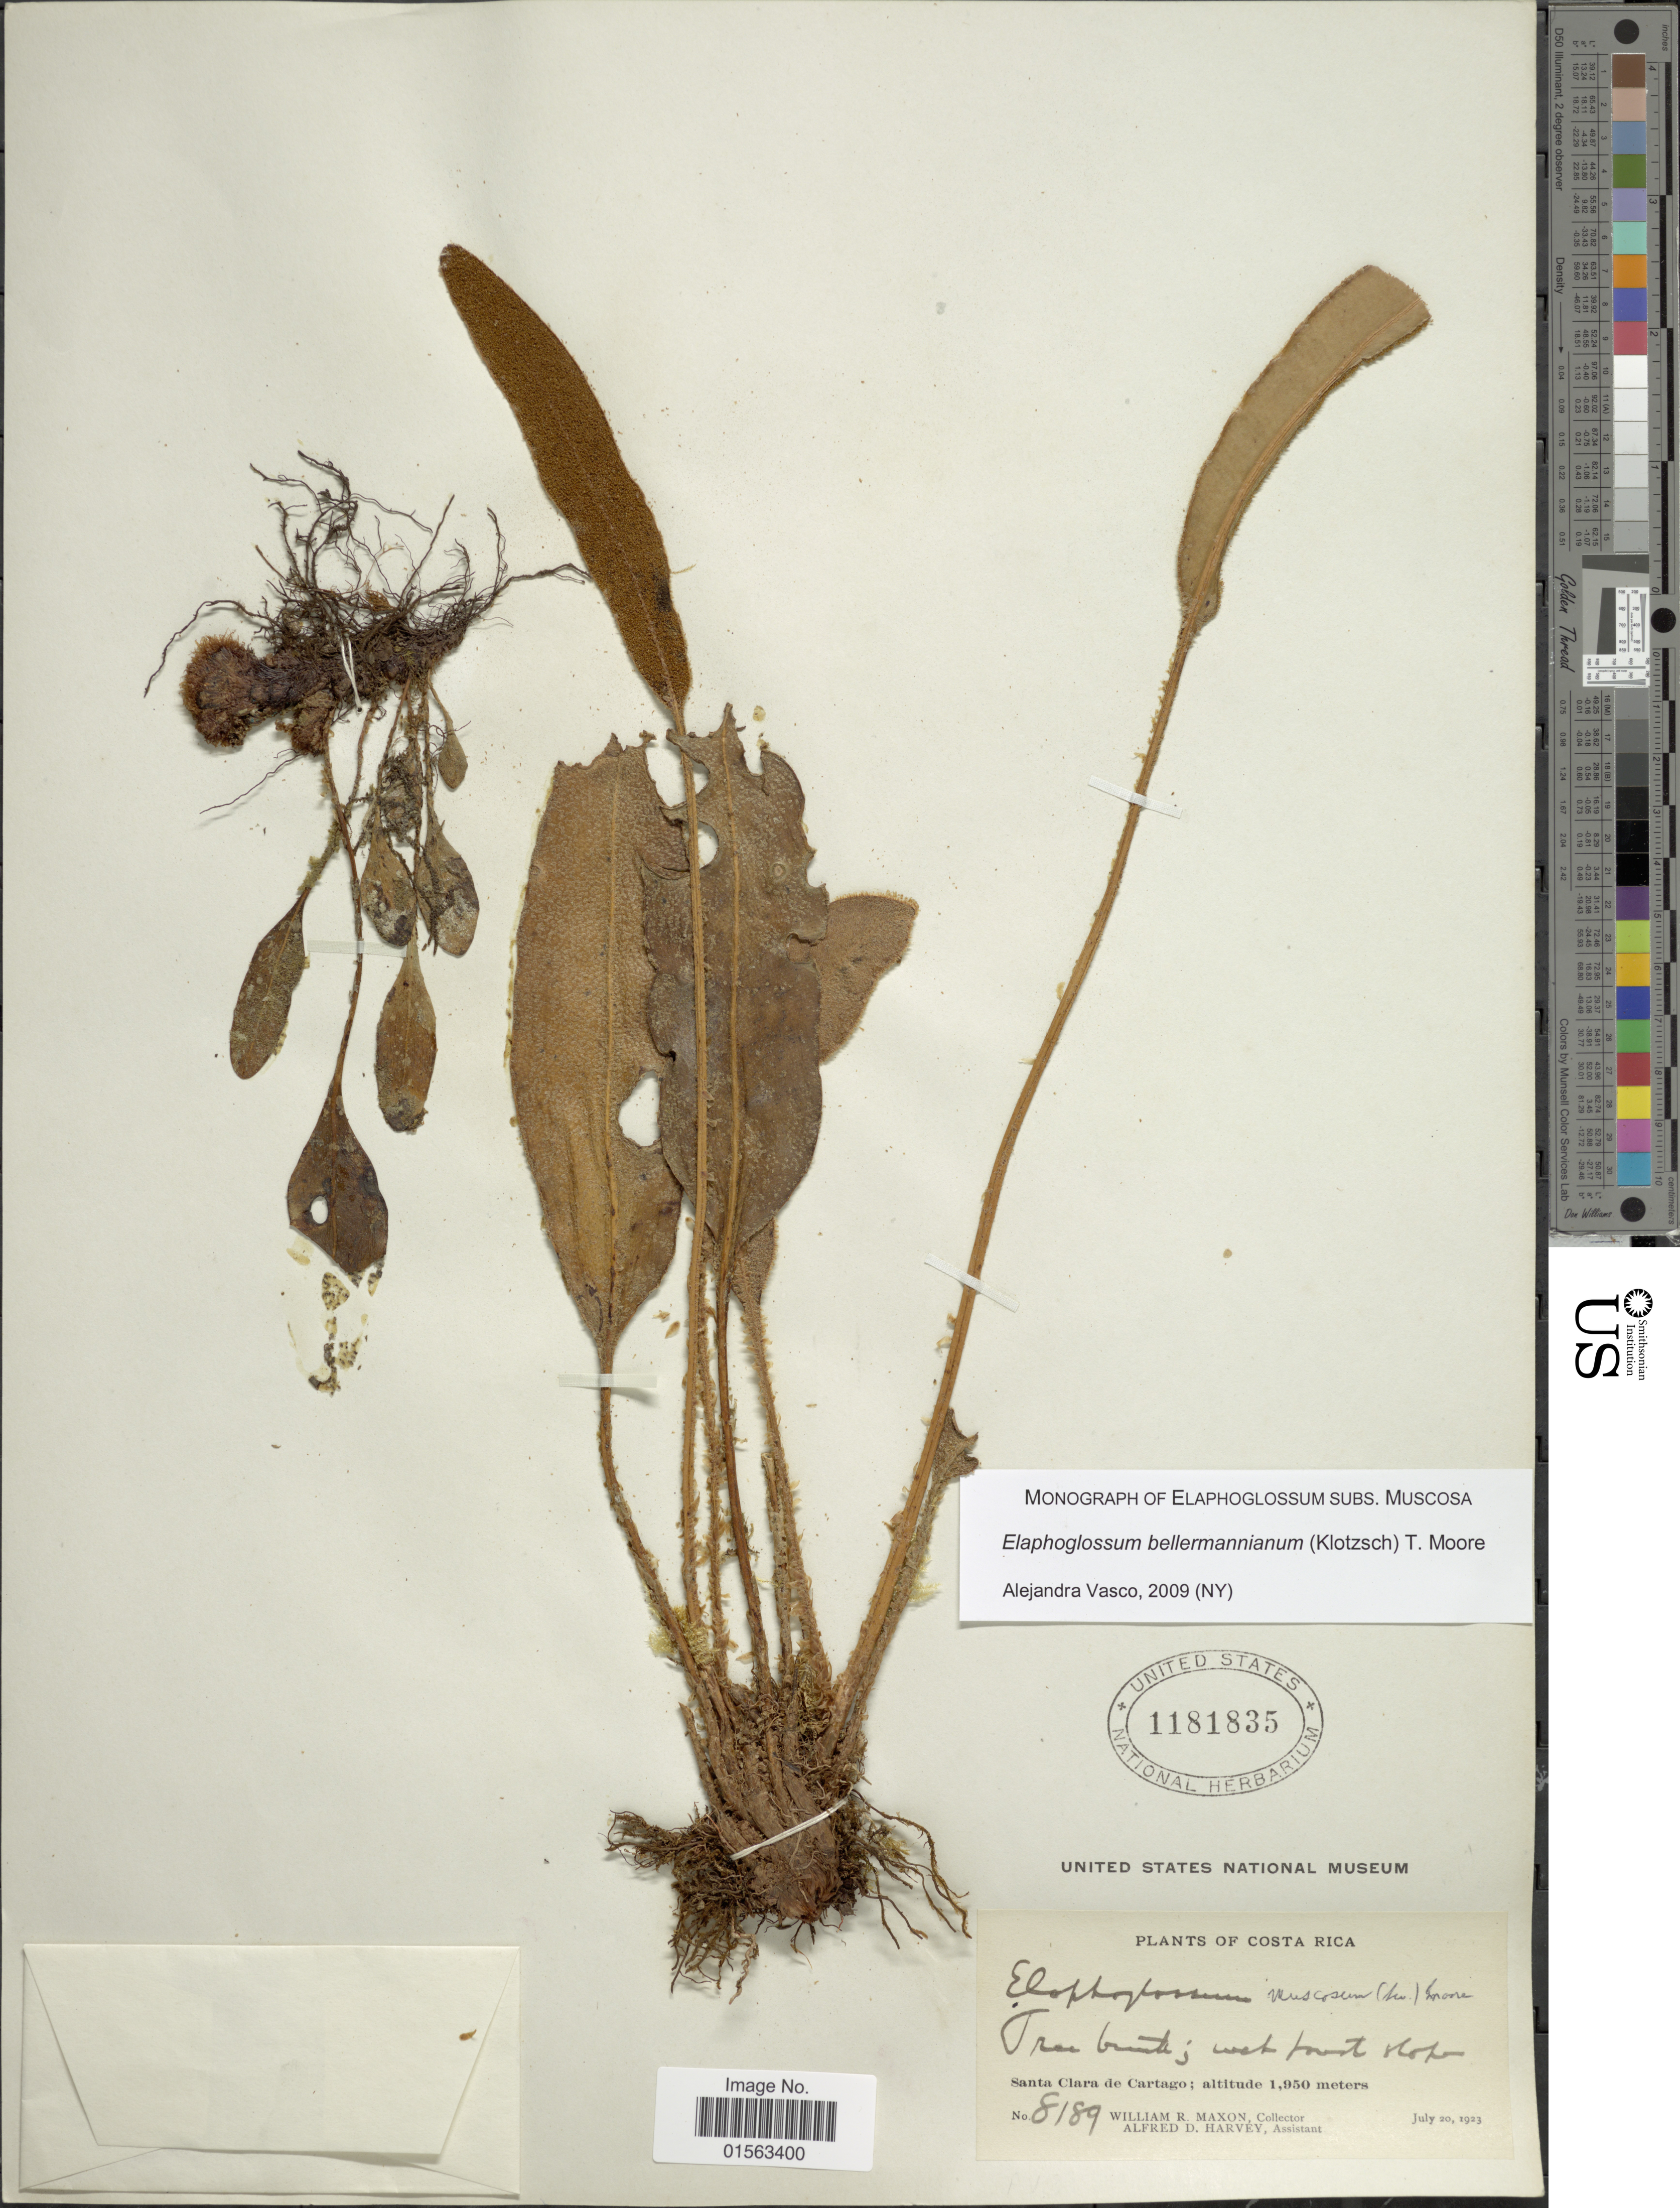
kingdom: Plantae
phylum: Tracheophyta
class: Polypodiopsida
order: Polypodiales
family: Dryopteridaceae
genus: Elaphoglossum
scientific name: Elaphoglossum bellermannianum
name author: (Klotzsch) T. Moore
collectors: W. R. Maxon & A. D. Harvey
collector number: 8189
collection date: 1923-07-20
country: Costa Rica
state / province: Cartago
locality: Santa Clara de Cartago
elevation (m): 1950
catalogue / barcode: US 1181835